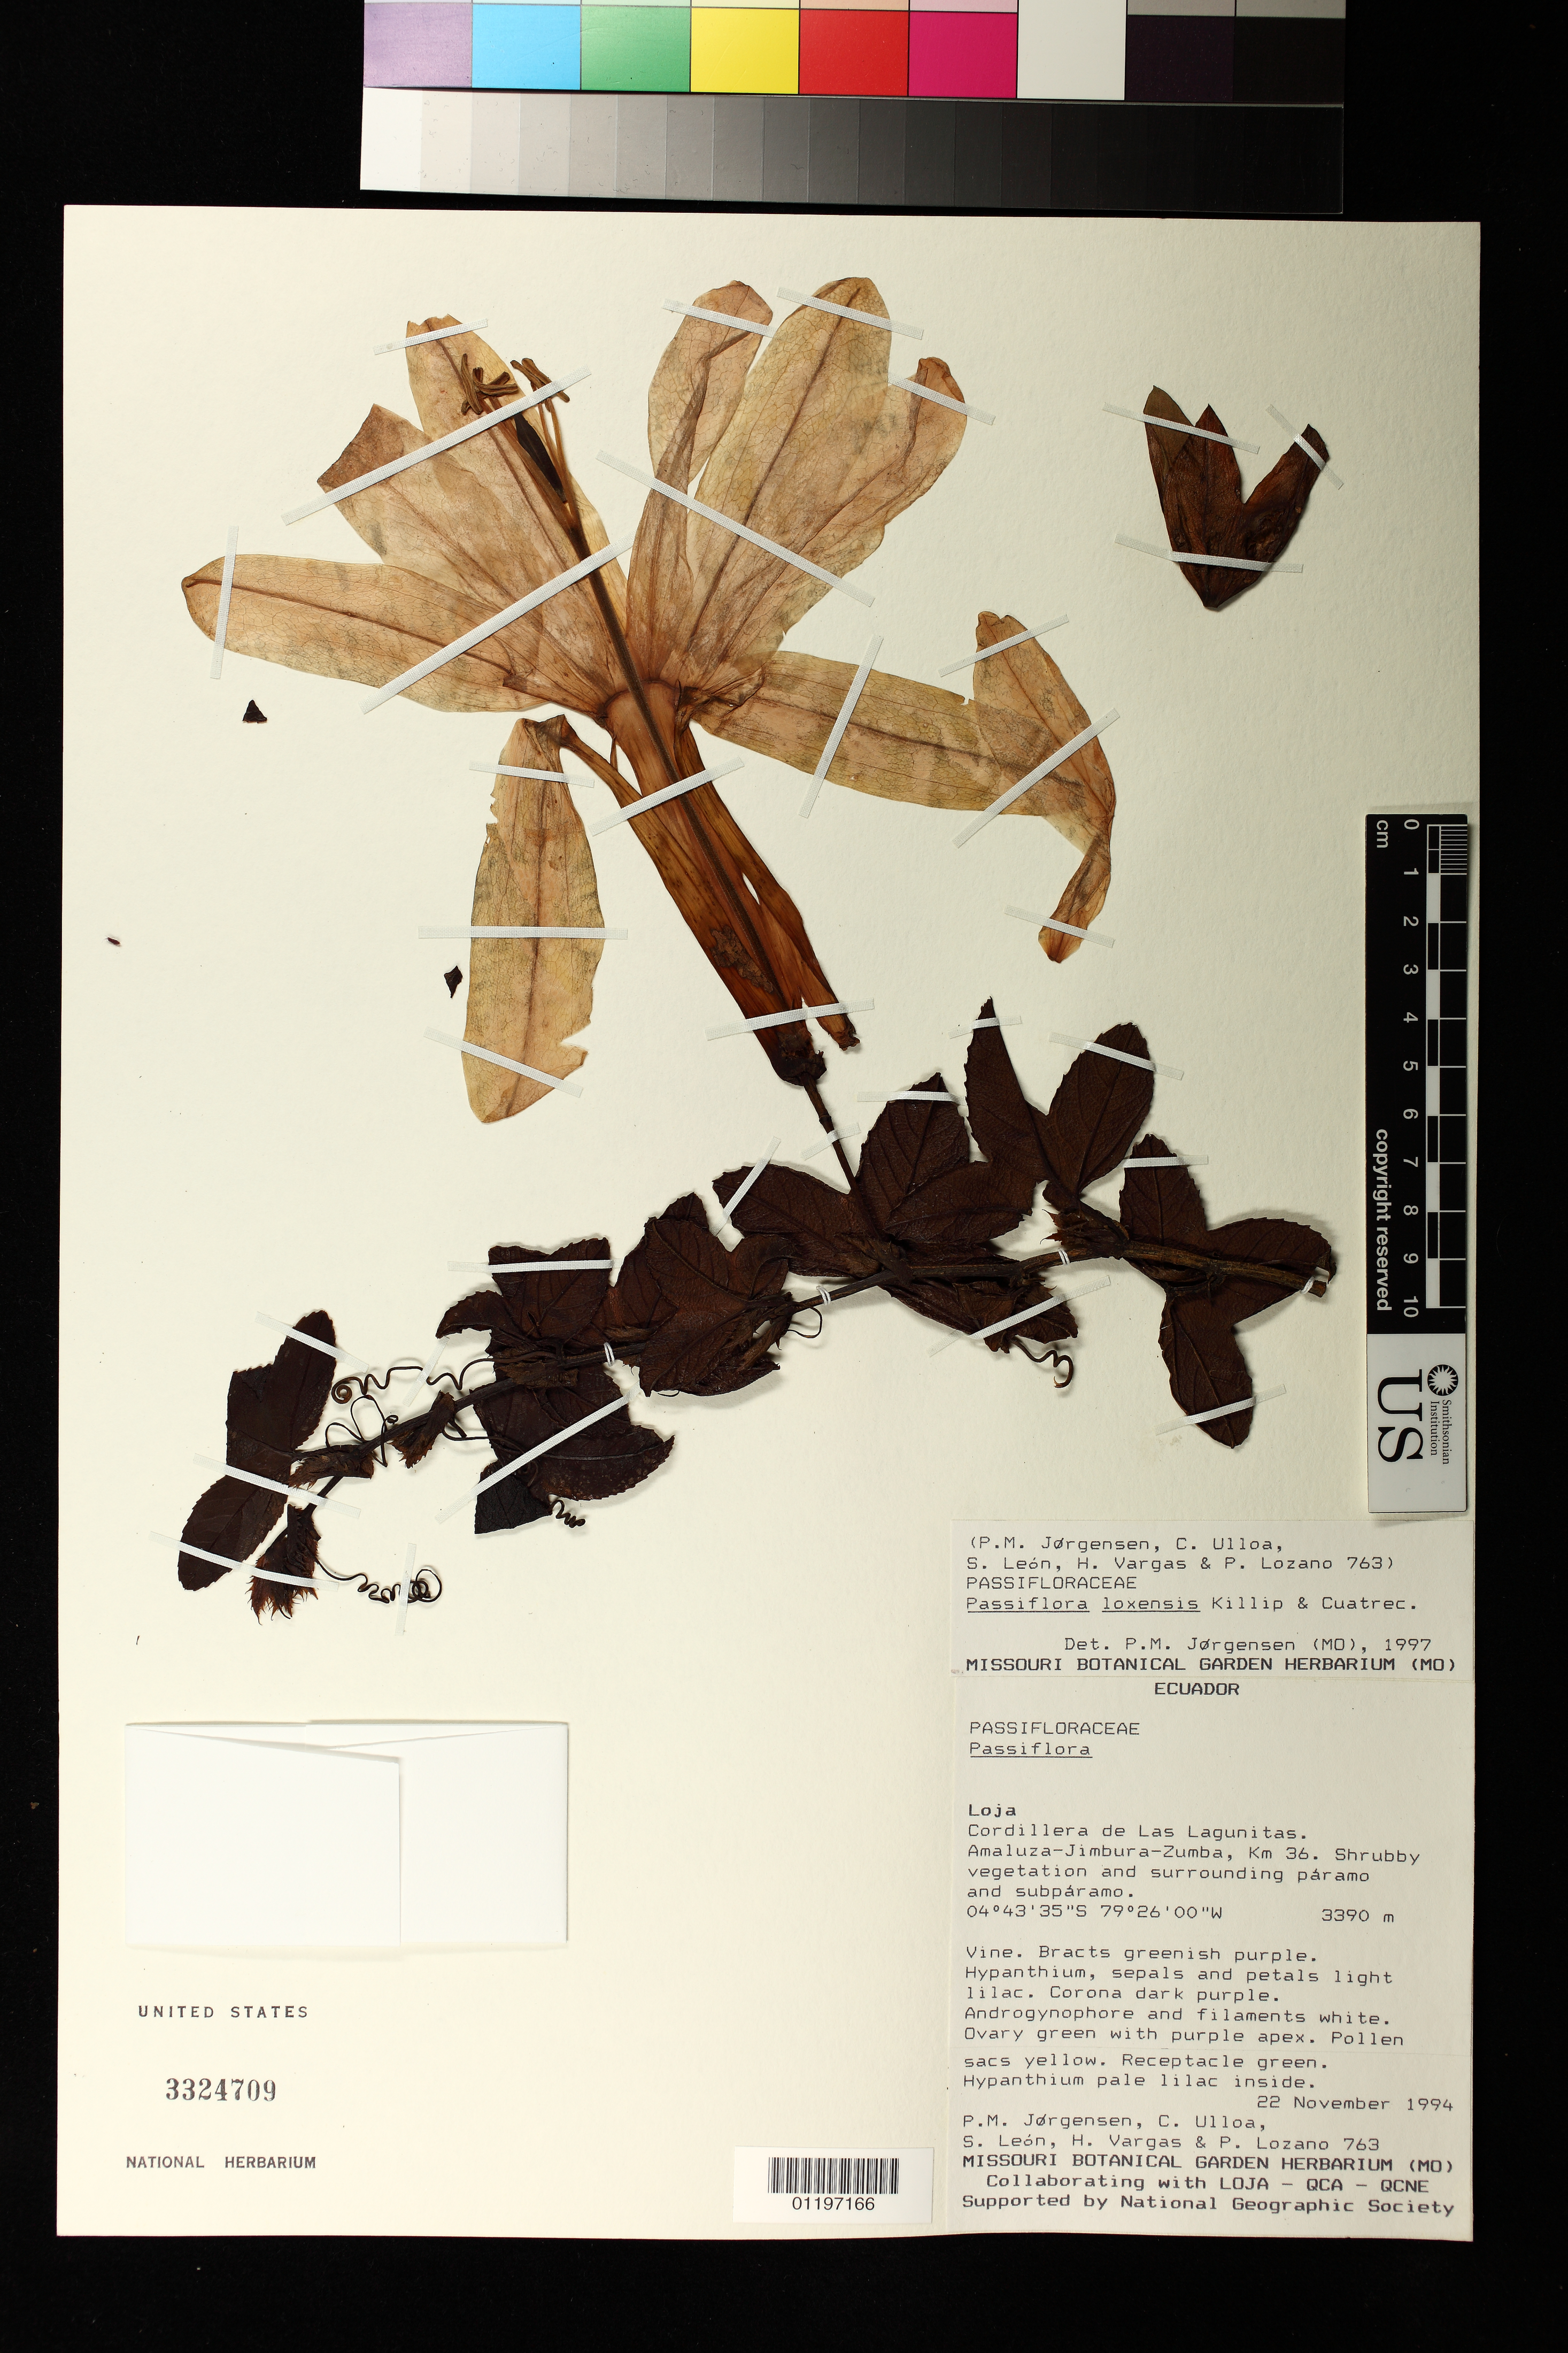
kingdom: Plantae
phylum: Tracheophyta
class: Magnoliopsida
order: Malpighiales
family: Passifloraceae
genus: Passiflora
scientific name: Passiflora loxensis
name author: Killip & Cuatrec.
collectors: P. Jørgensen, C. Ulloa, S. León & H. Vargas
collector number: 763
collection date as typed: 22 Nov 1994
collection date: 1994-11-22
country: Ecuador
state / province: Loja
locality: Cordillera de Las Lagunitas. Amaluza-Jimbura-Zumba, km 36.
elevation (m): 3390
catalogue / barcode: US 3324709